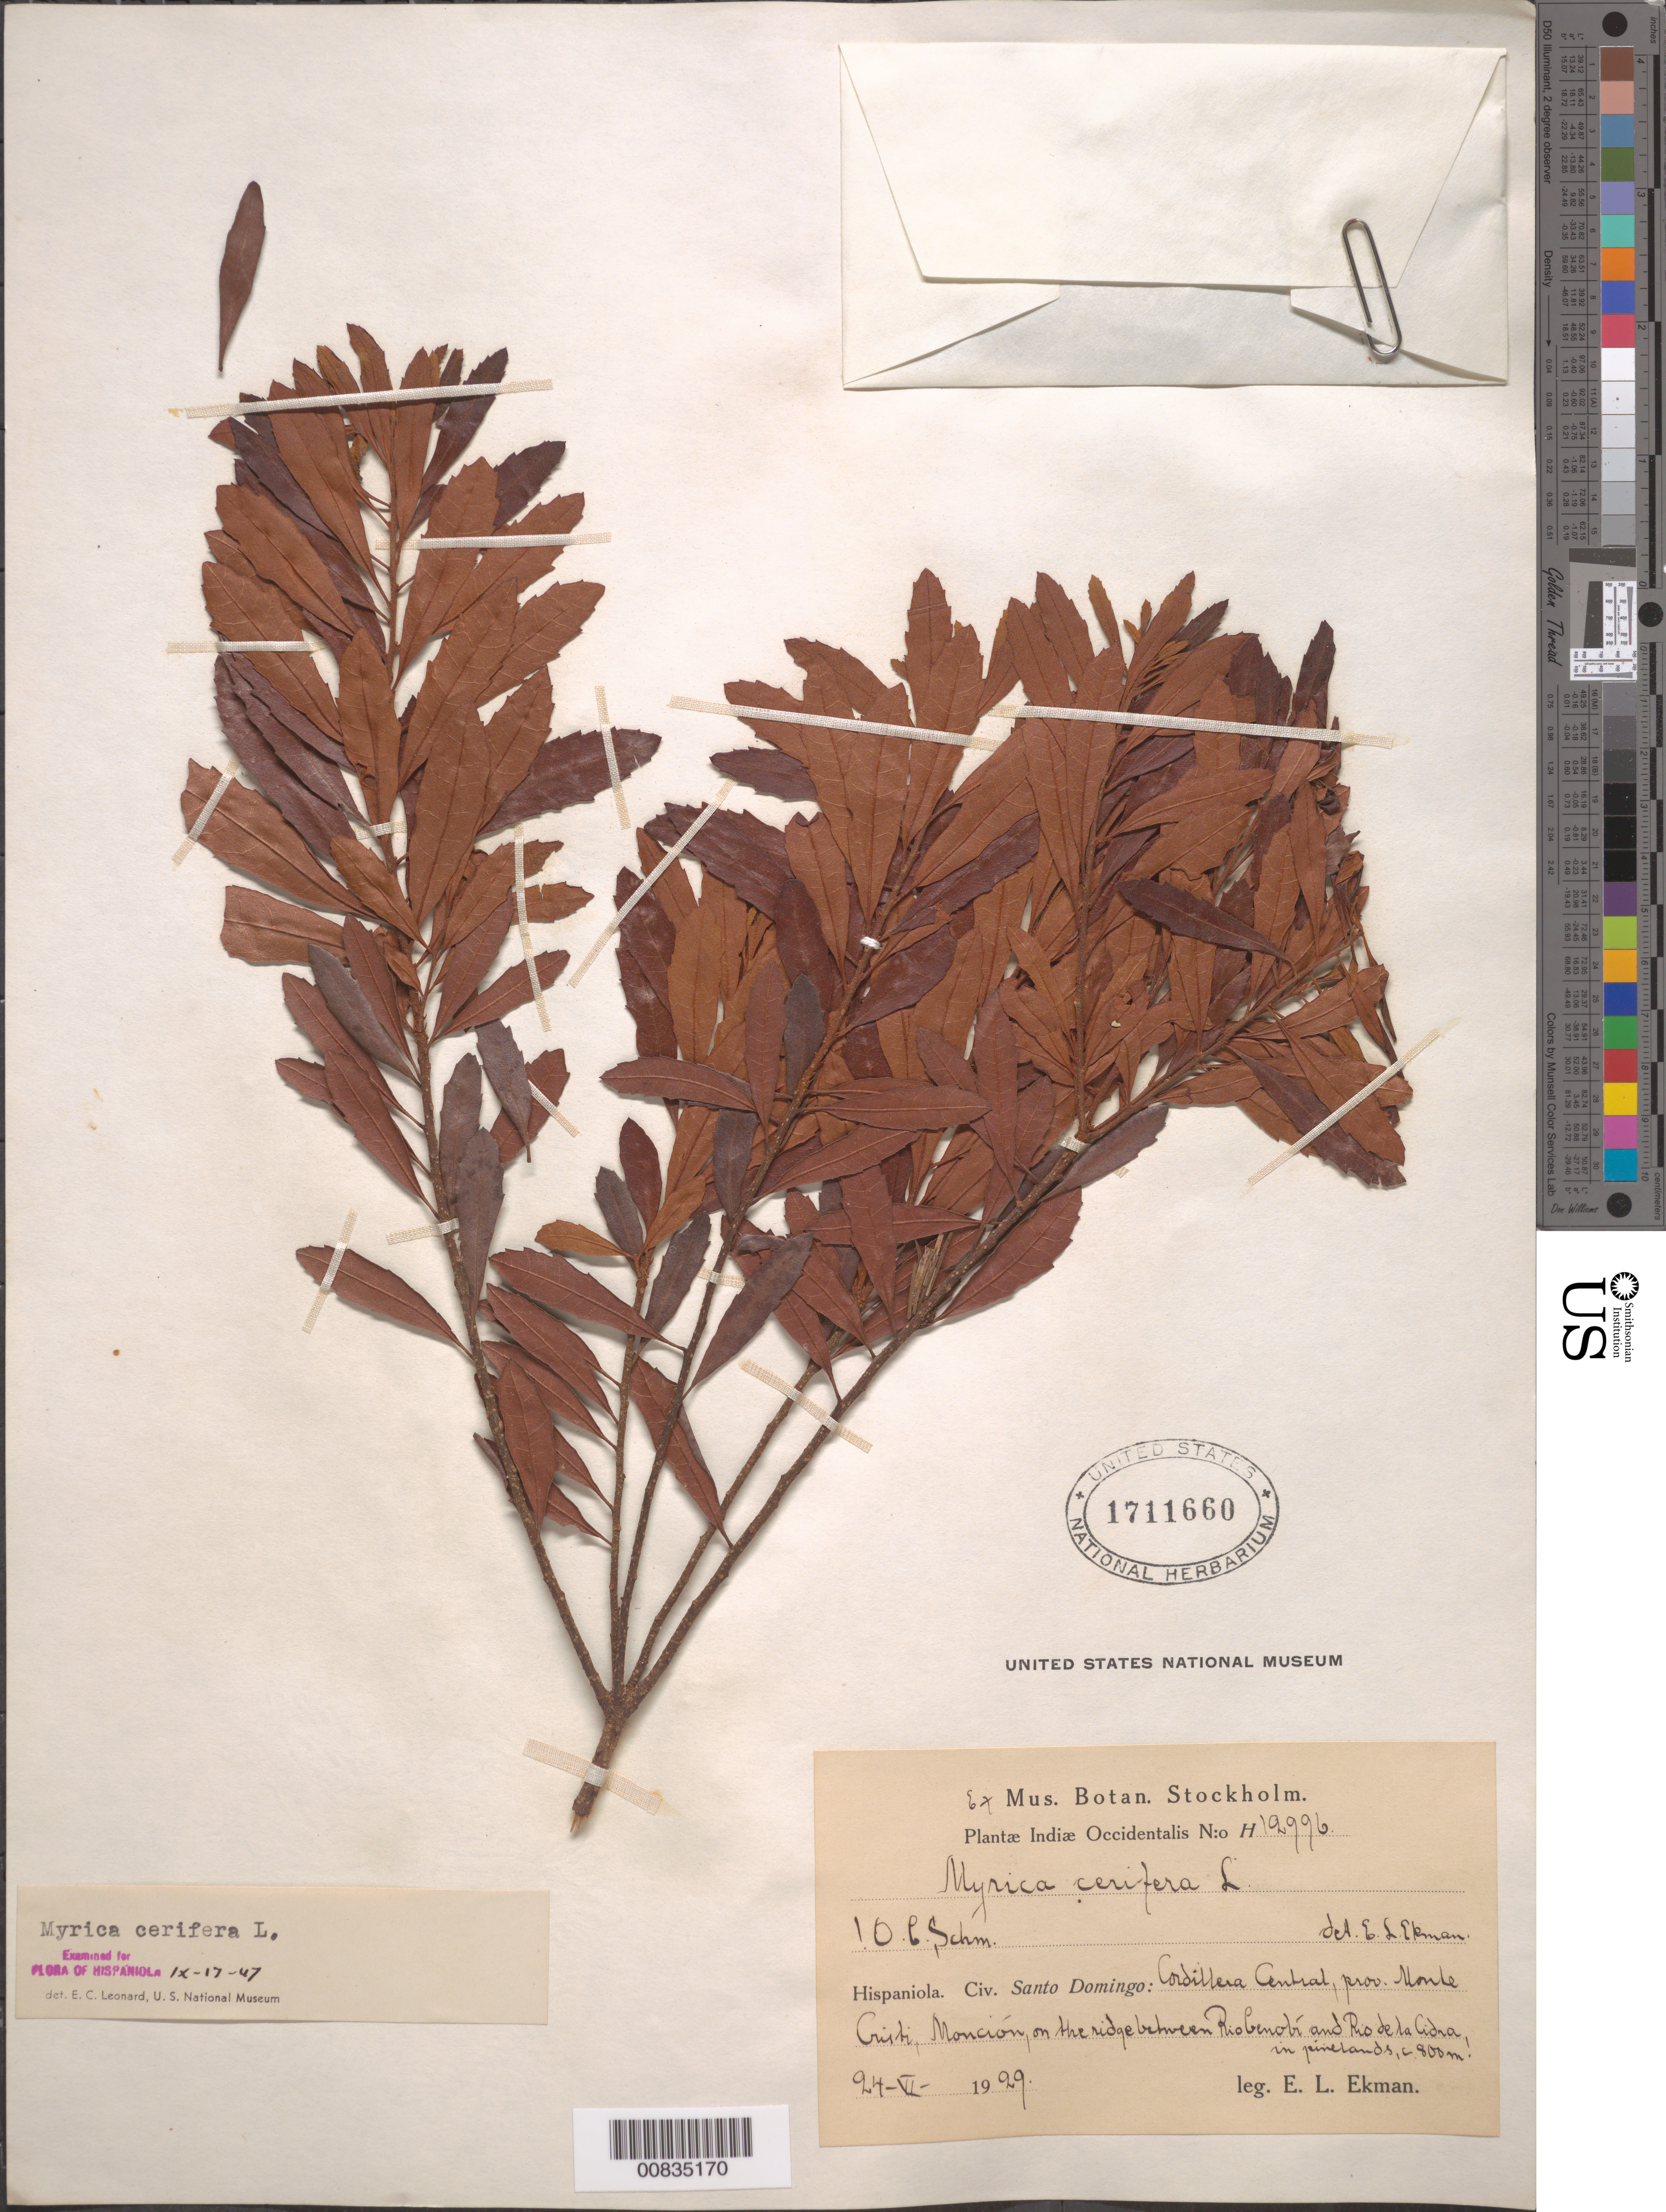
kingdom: Plantae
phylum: Tracheophyta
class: Magnoliopsida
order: Fagales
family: Myricaceae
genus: Myrica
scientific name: Myrica cerifera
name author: L.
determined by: Leonard, Emery C., (US)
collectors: E. L. Ekman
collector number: H 12996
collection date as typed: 24 Jun 1929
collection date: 1929-06-24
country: Dominican Republic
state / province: Monte Cristi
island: Hispaniola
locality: Cordillera Central, Monción, on the ridge between Río Cenobí and Río de la Cidra.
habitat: In pinelands.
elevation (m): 800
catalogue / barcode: US 1711660